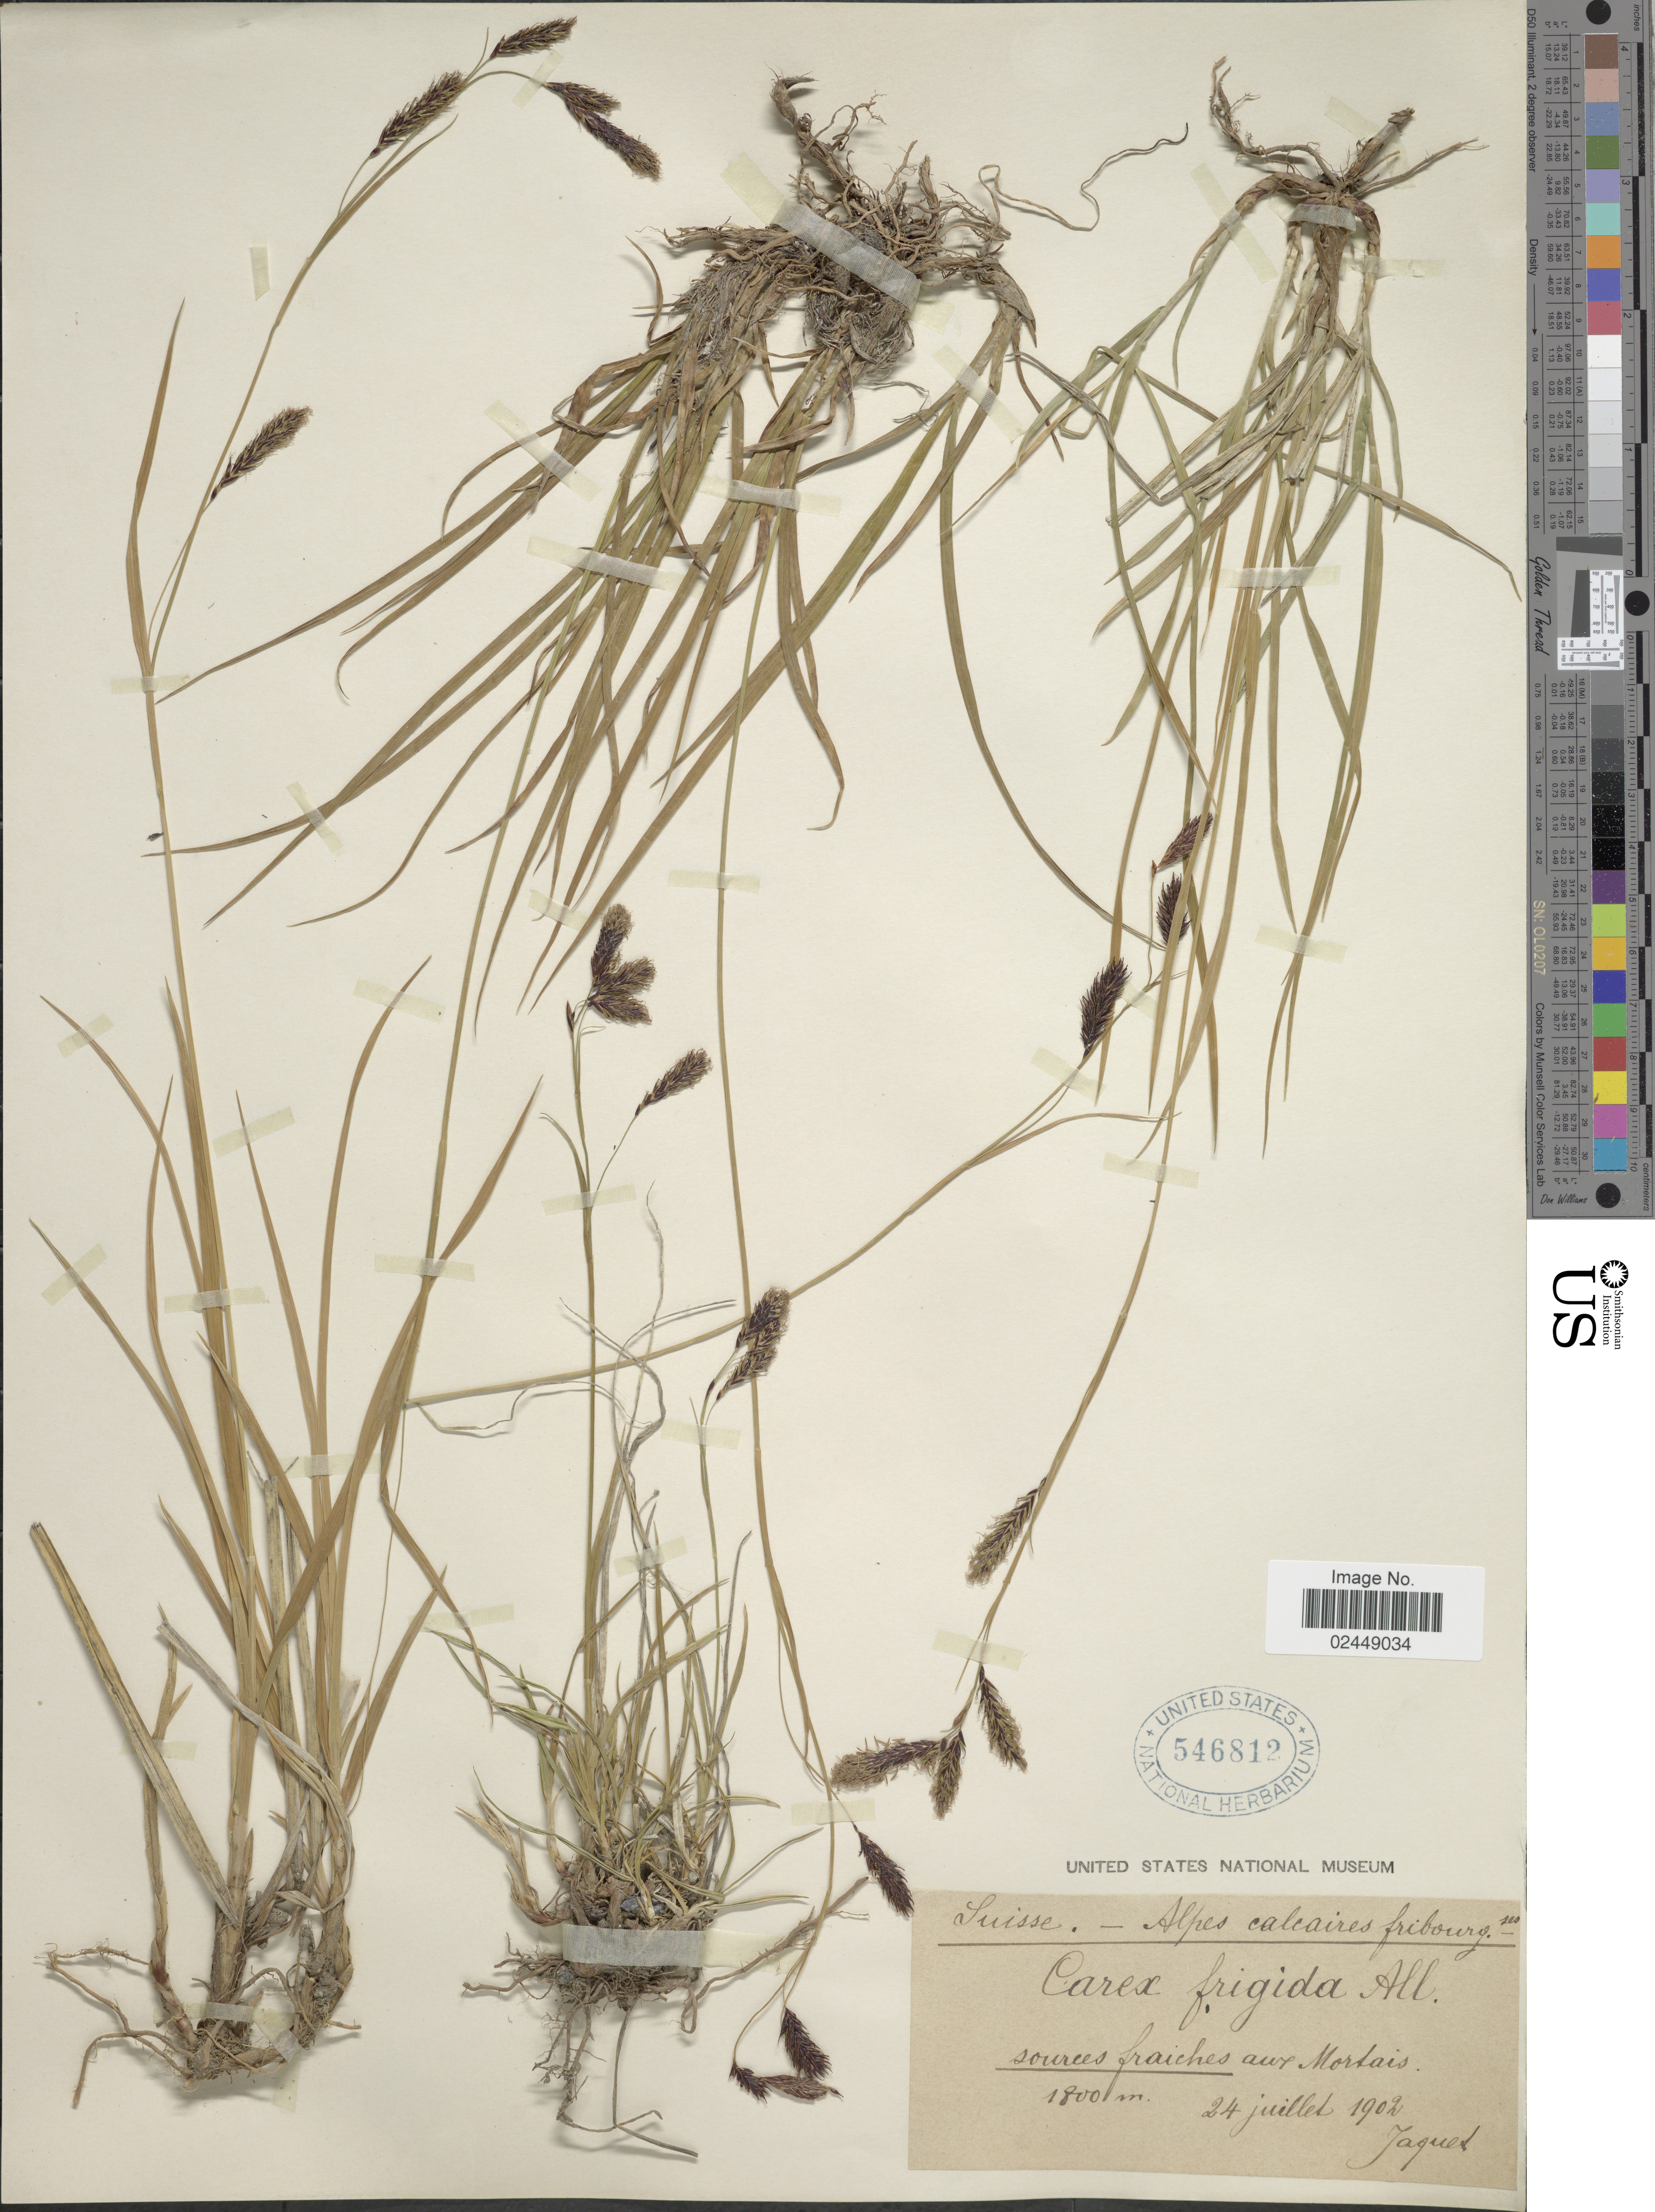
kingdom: Plantae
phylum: Tracheophyta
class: Liliopsida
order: Poales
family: Cyperaceae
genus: Carex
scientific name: Carex frigida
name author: All.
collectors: -. Jaquet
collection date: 1902-07-24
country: Switzerland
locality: Suisse, Alpes calcaires fribourg, aus Mortais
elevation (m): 1800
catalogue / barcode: US 546812